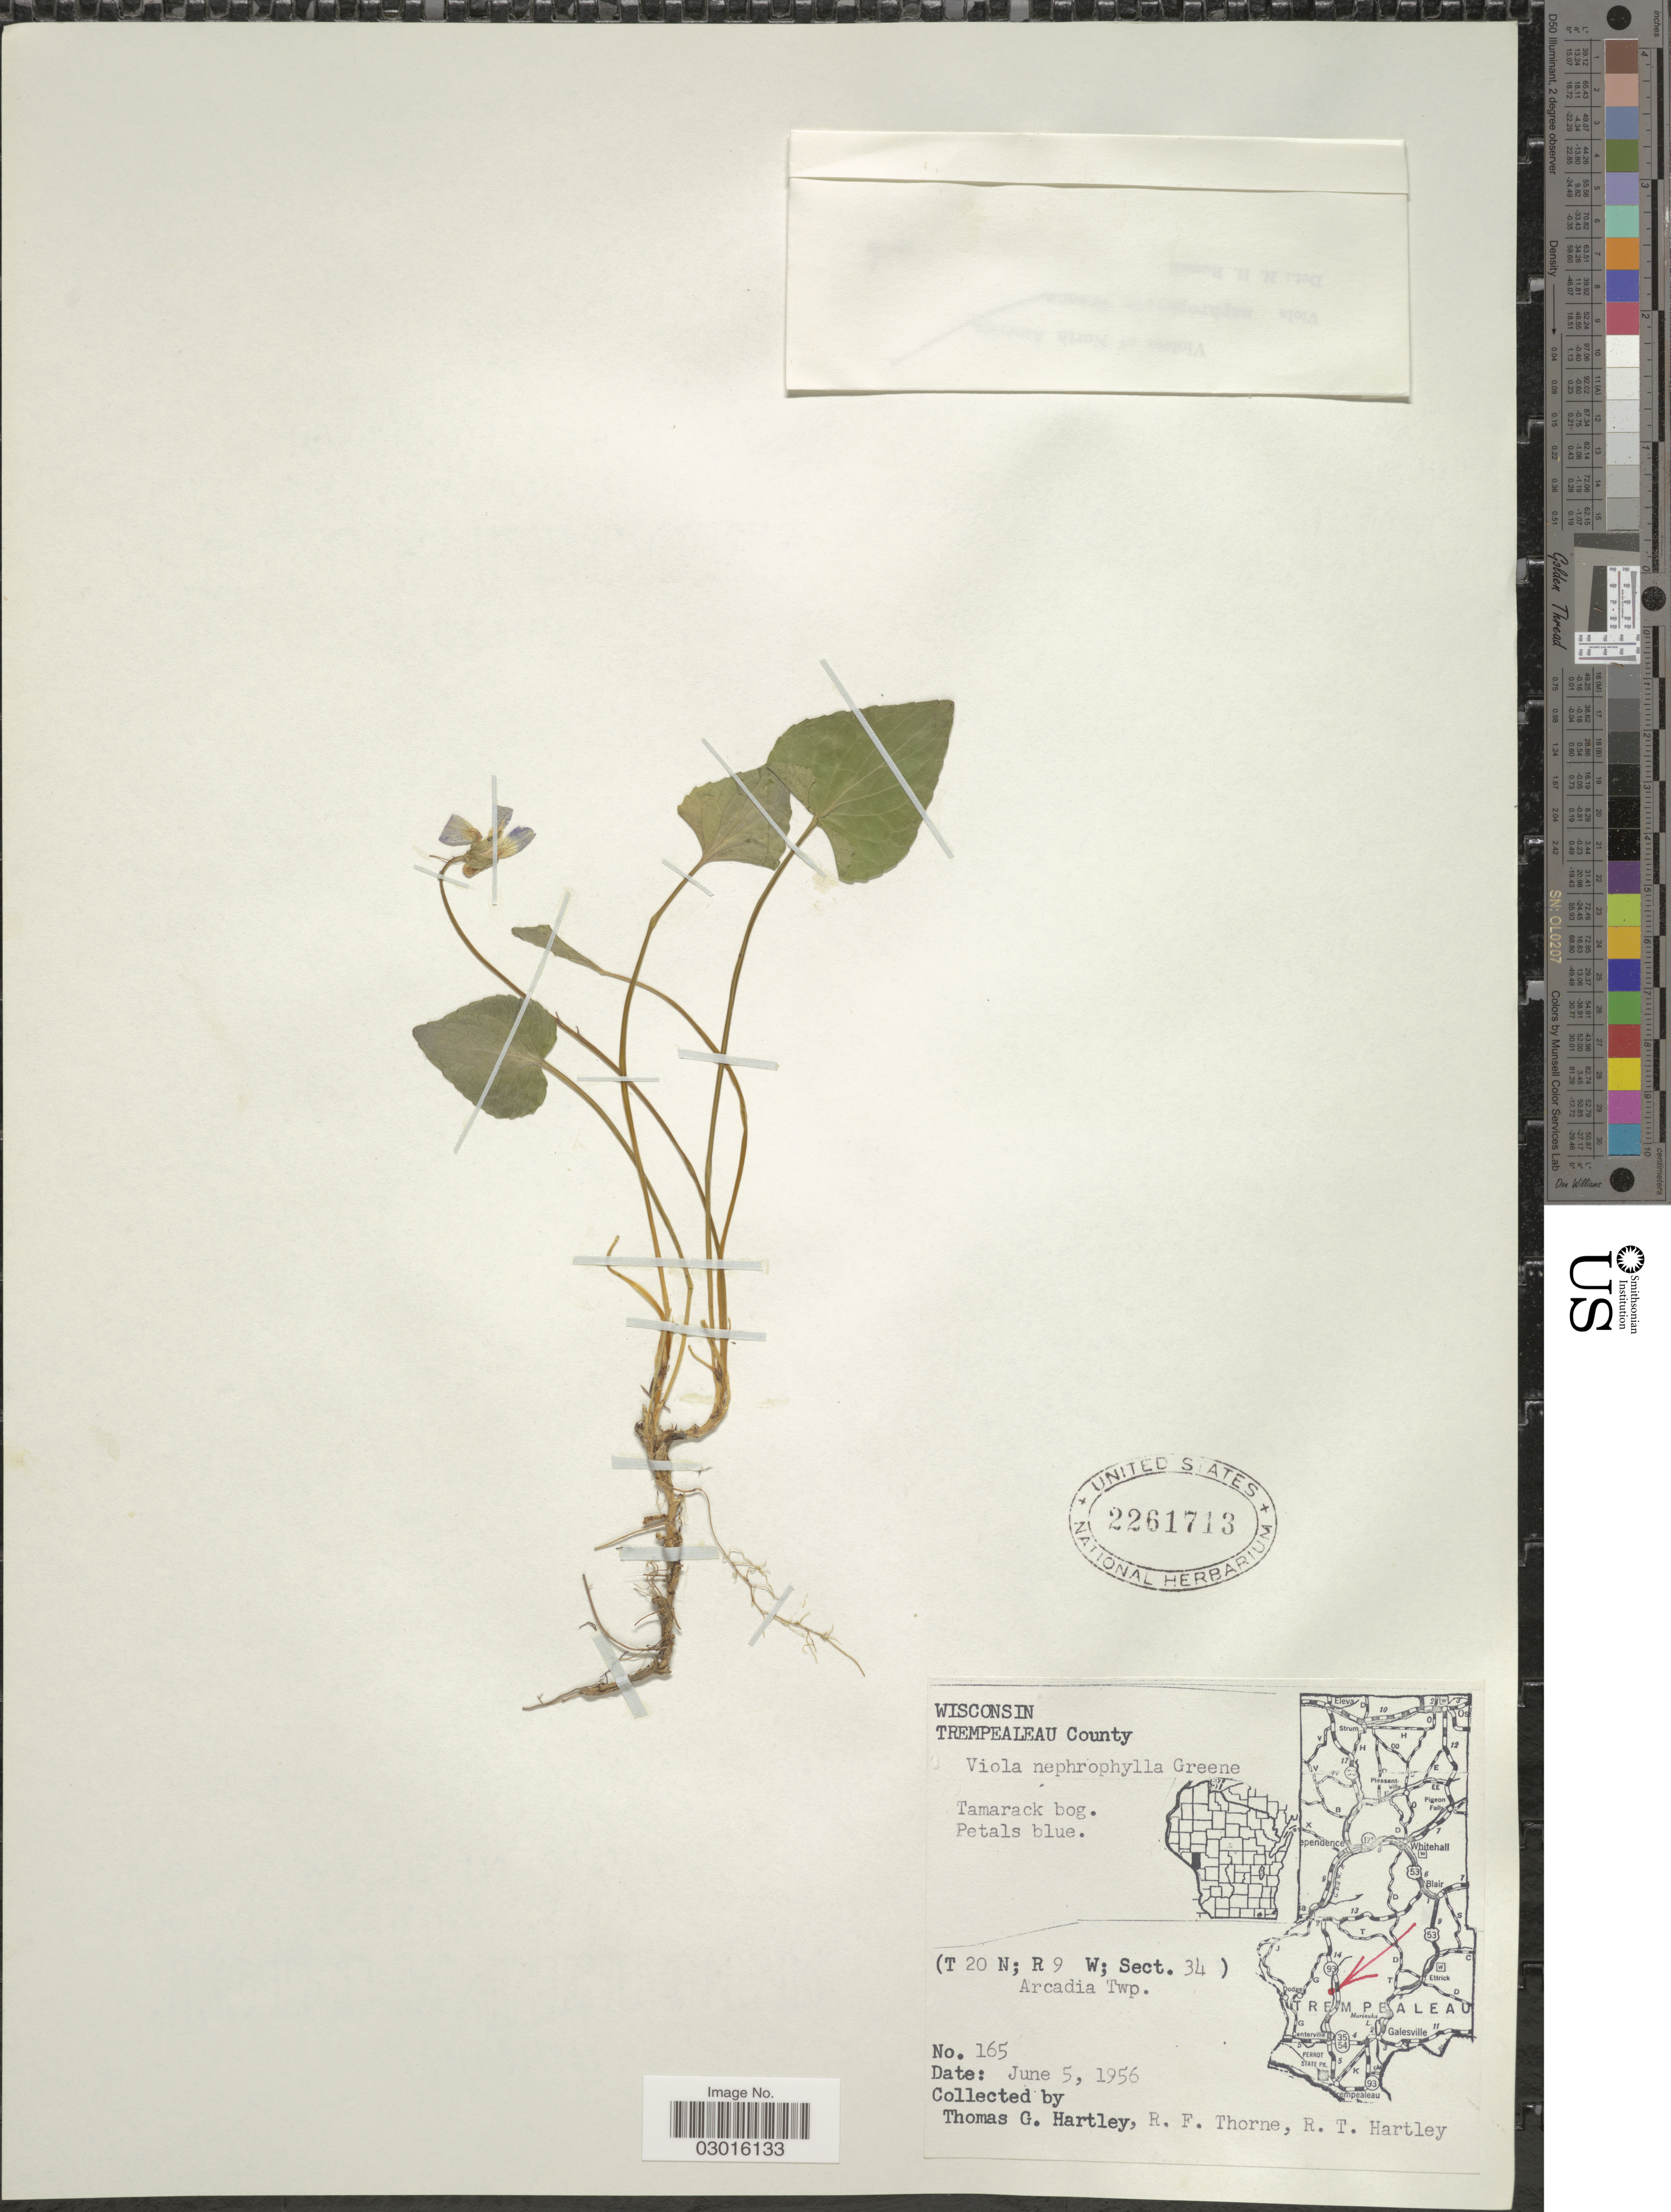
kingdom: Plantae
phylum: Tracheophyta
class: Magnoliopsida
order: Malpighiales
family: Violaceae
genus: Viola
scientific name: Viola nephrophylla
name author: Greene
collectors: T. G. Hartley, R. Thorne & R. T. Hartley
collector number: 165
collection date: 1956-06-05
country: United States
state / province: Wisconsin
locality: Trempealeau County, Tamarack bog. (T20N; R9W; Sect. 34) Arcadia Twp.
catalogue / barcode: US 2261713